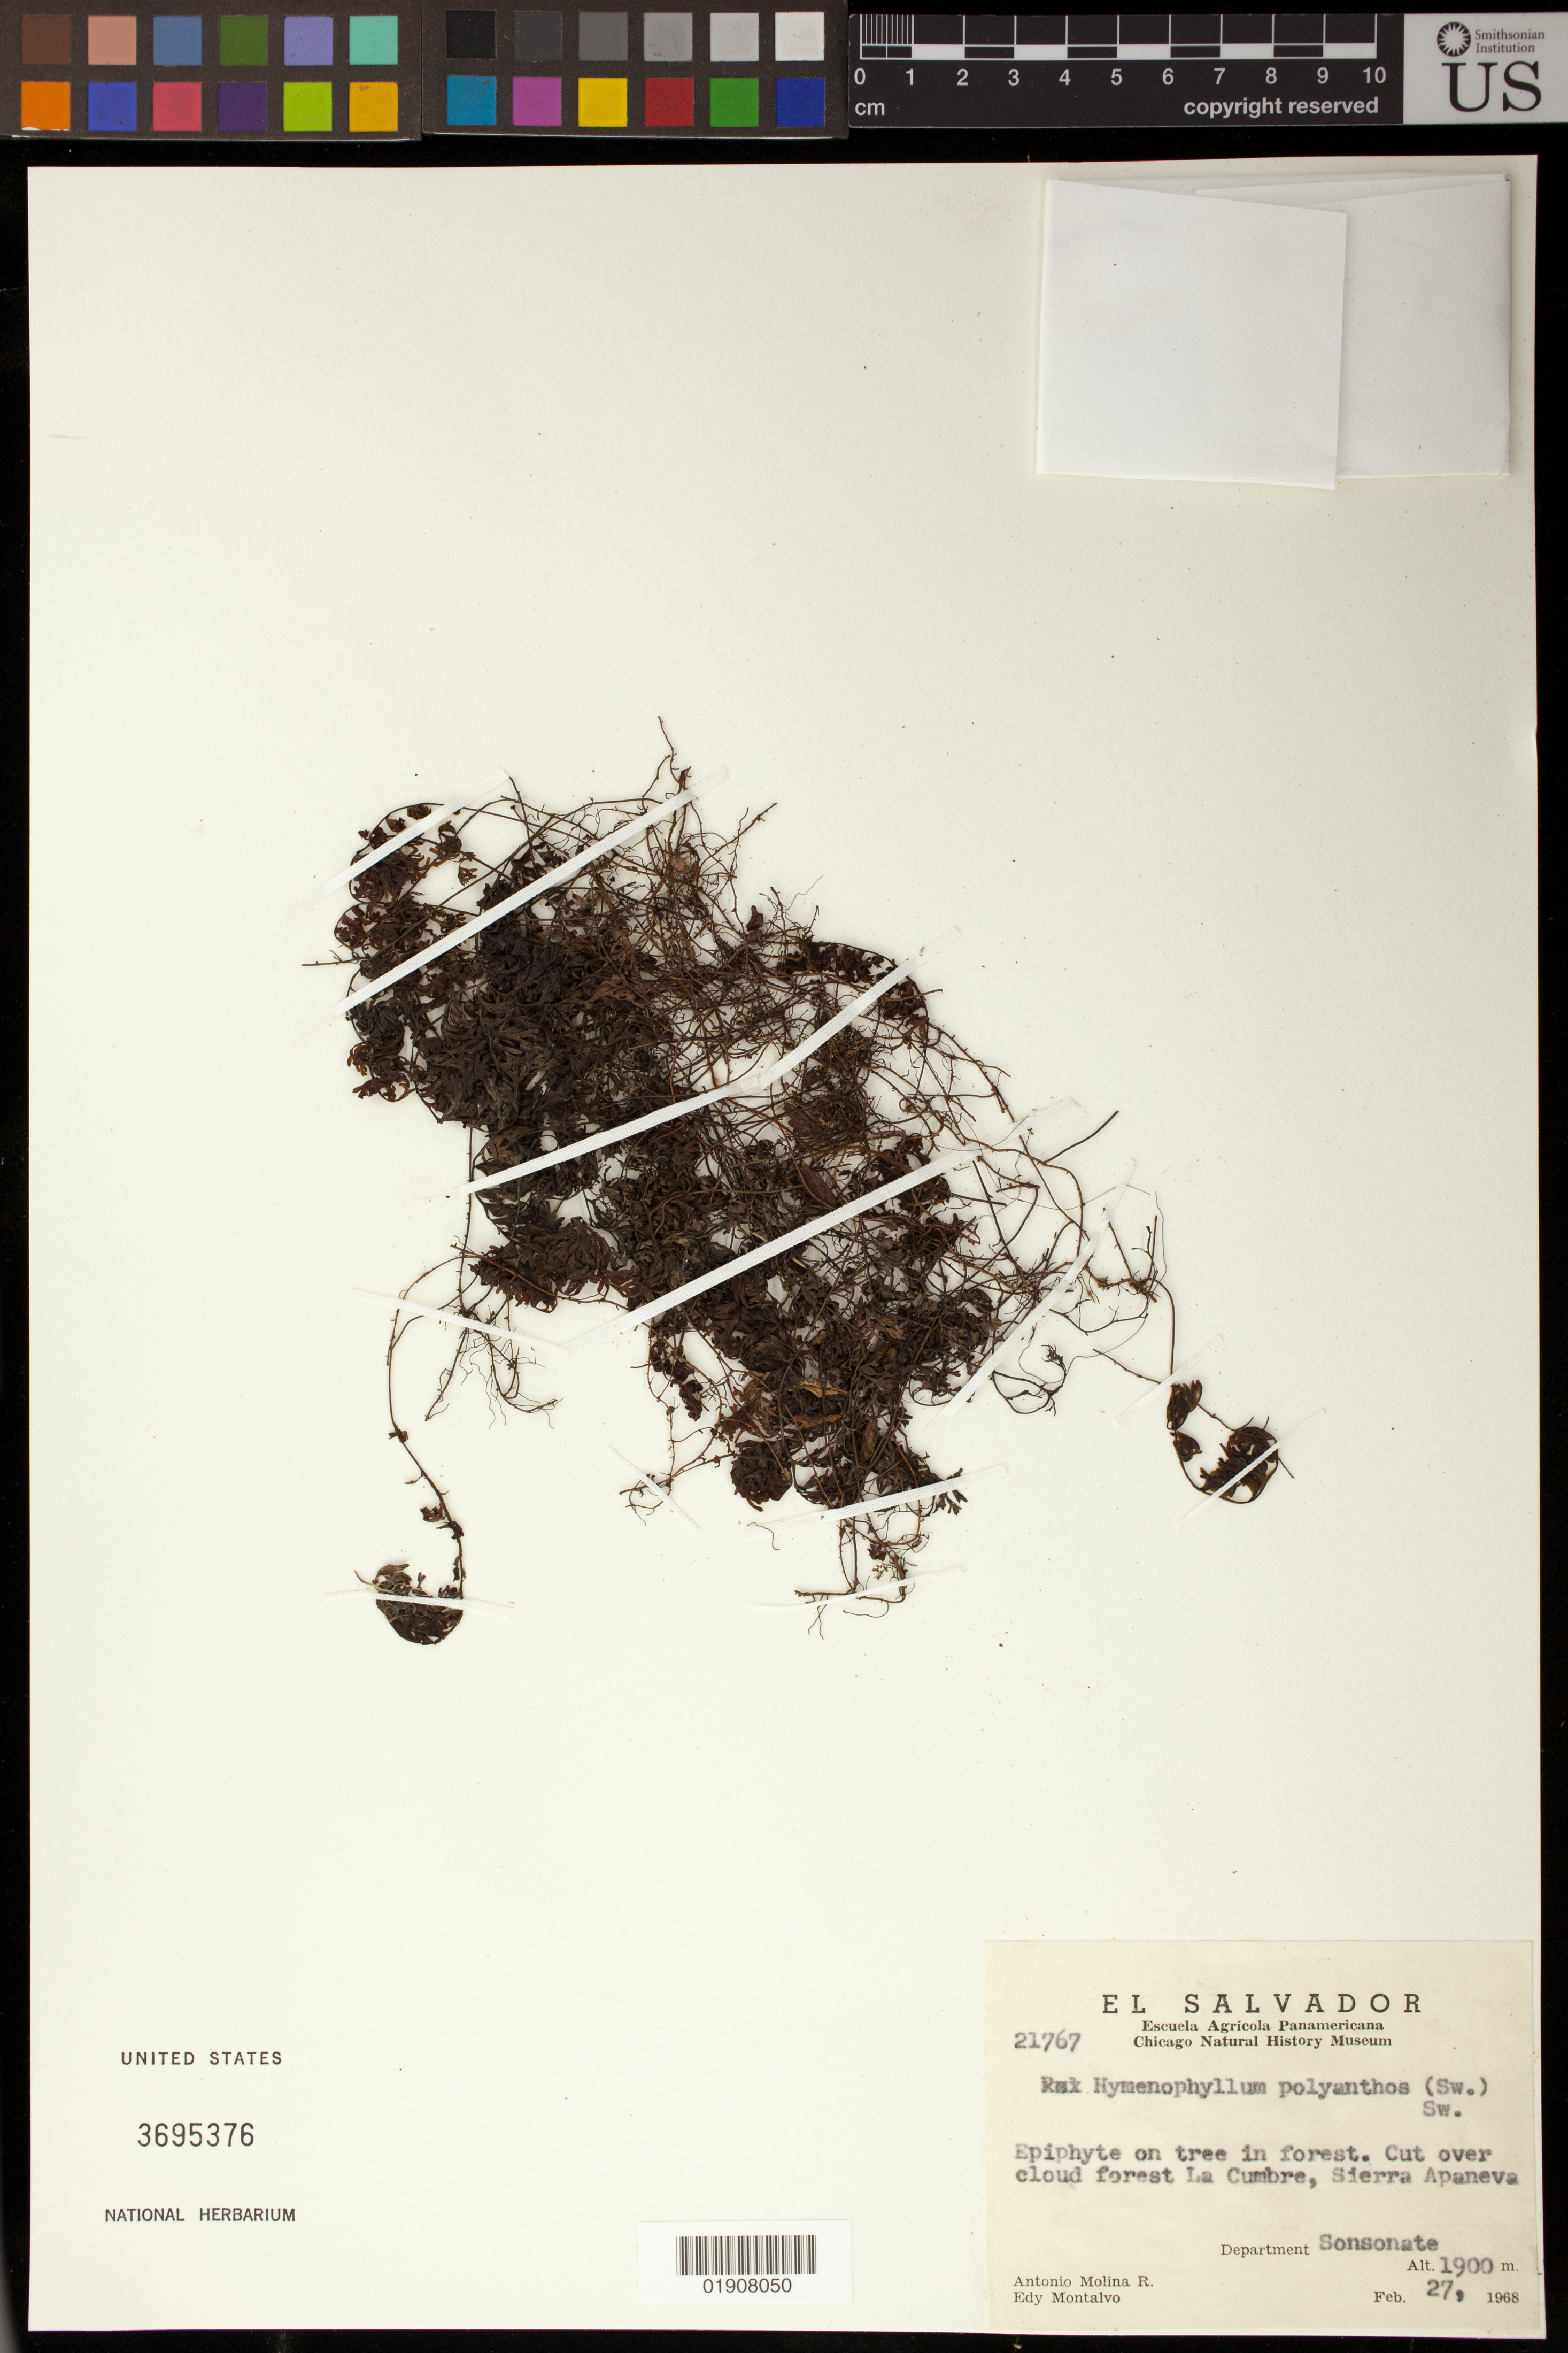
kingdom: Plantae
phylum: Tracheophyta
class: Polypodiopsida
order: Hymenophyllales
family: Hymenophyllaceae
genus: Hymenophyllum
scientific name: Hymenophyllum polyanthos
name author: (Sw.) Sw.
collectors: A. Molina R. & E. A. Montalvo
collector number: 21767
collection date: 1968-02-27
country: El Salvador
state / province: Sonsonate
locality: La Cumbre, Sierra Apaneva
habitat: On tree in forest. Cut over cloud forest.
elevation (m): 1900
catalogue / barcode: US 3695376